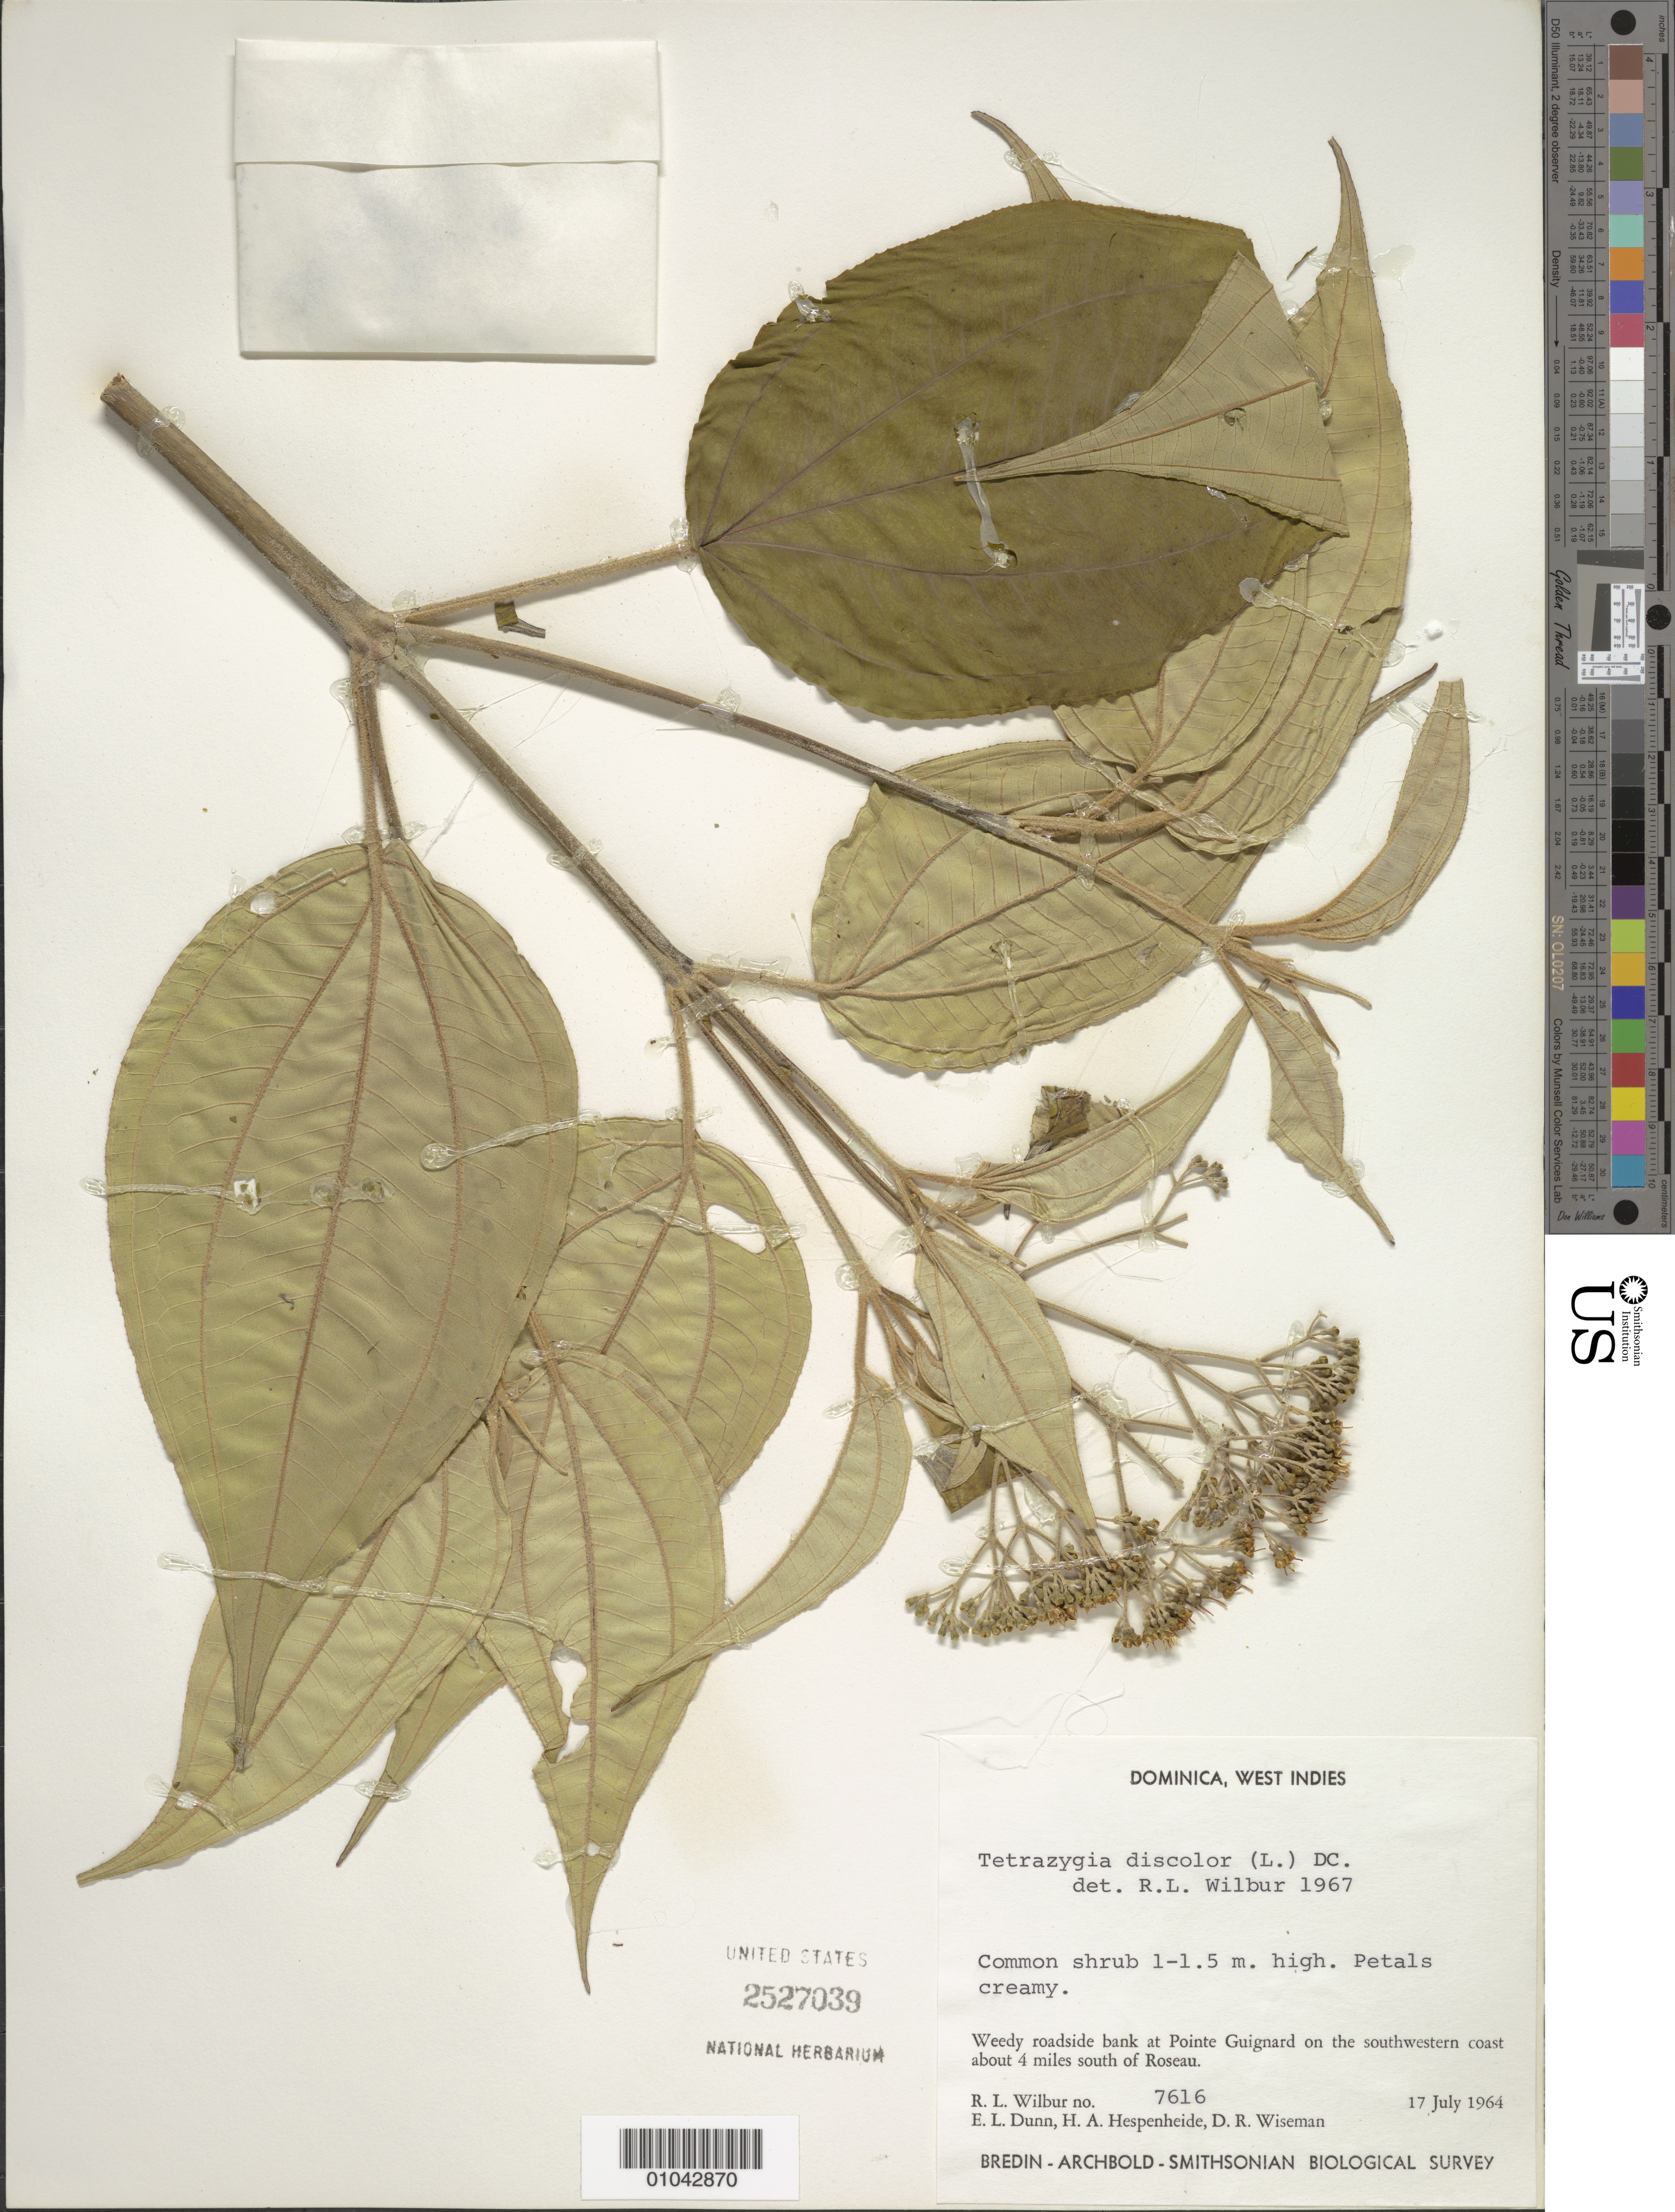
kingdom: Plantae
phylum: Tracheophyta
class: Magnoliopsida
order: Myrtales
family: Melastomataceae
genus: Tetrazygia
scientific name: Tetrazygia discolor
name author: (L.) DC.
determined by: Wilbur, R. L.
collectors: R. L. Wilbur, E. Dunn, H. A. Hespenheide & D. R. Wiseman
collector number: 7616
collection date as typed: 17 Jul 1964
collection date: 1964-07-17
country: Dominica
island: Dominica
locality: Pointe Guignard on the southwestern coast about 4 miles south of Roseau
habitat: Weedy roadside bank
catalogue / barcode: US 2527039